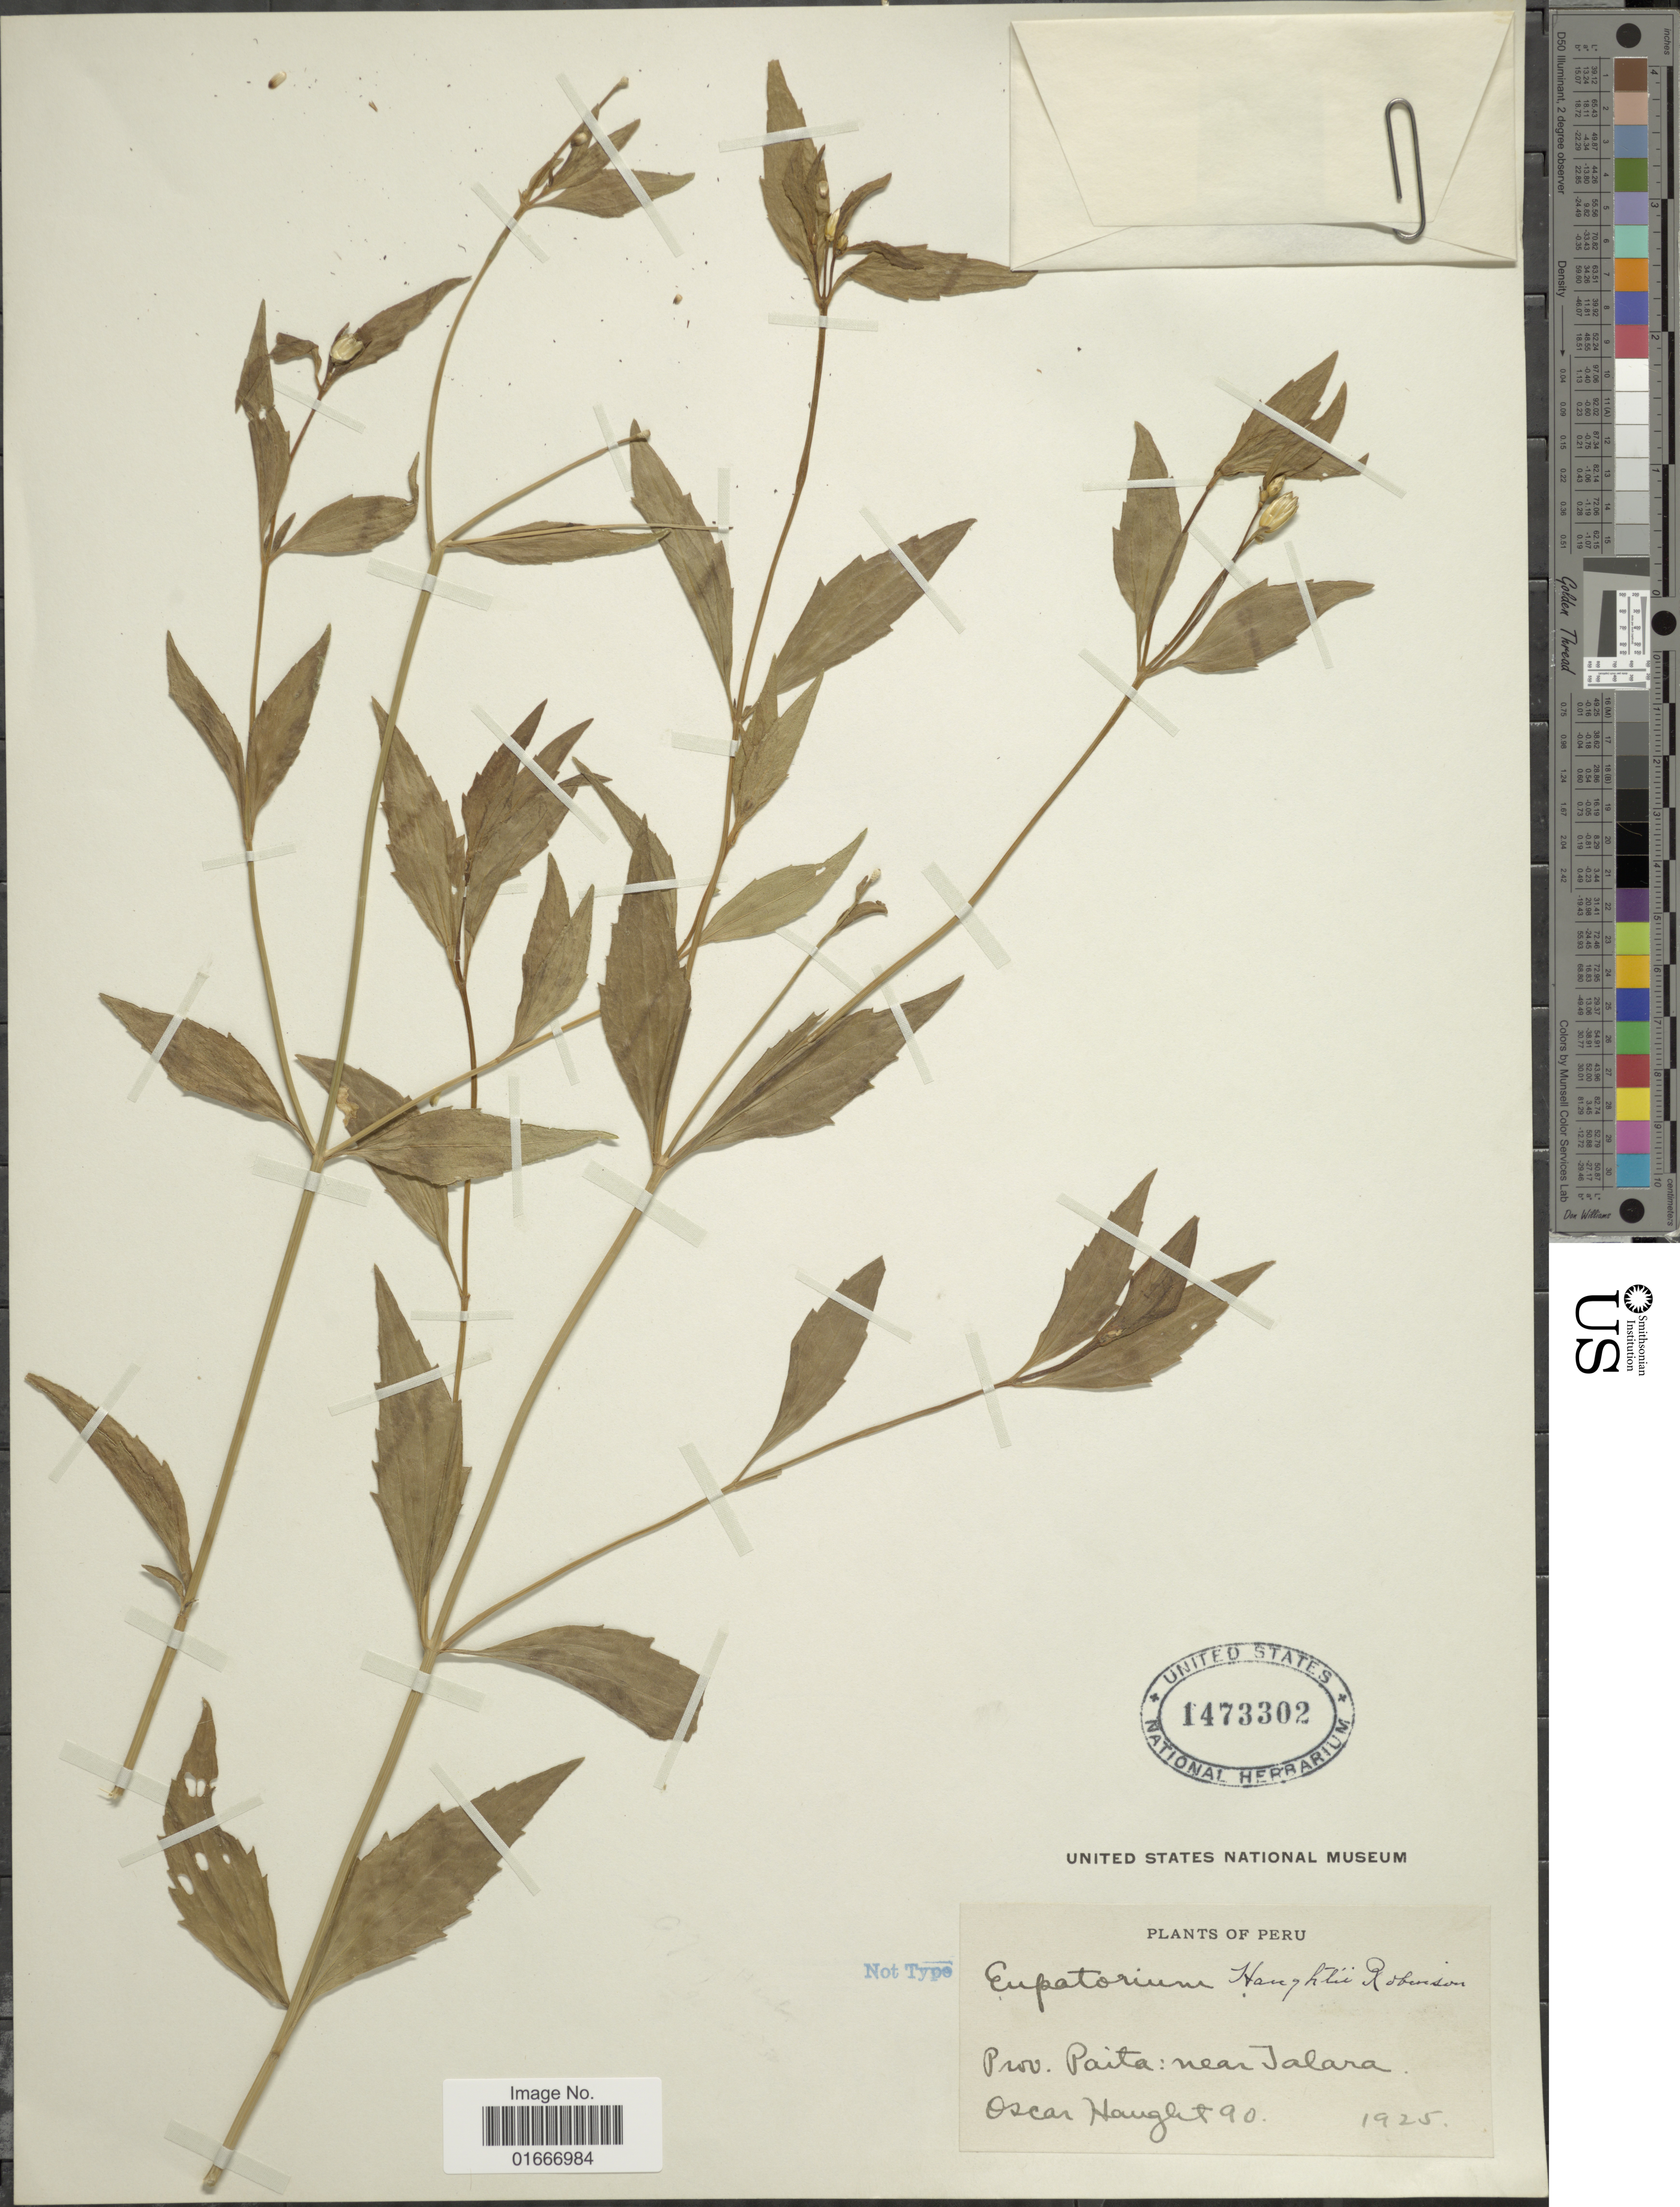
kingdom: Plantae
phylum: Tracheophyta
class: Magnoliopsida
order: Asterales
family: Asteraceae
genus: Chromolaena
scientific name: Chromolaena haughtii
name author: (B.L. Rob.) R.M. King & H. Rob.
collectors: O. L. Haught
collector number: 90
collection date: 1925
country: Peru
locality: Prov. Pait: near Jalara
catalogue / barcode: US 1473302